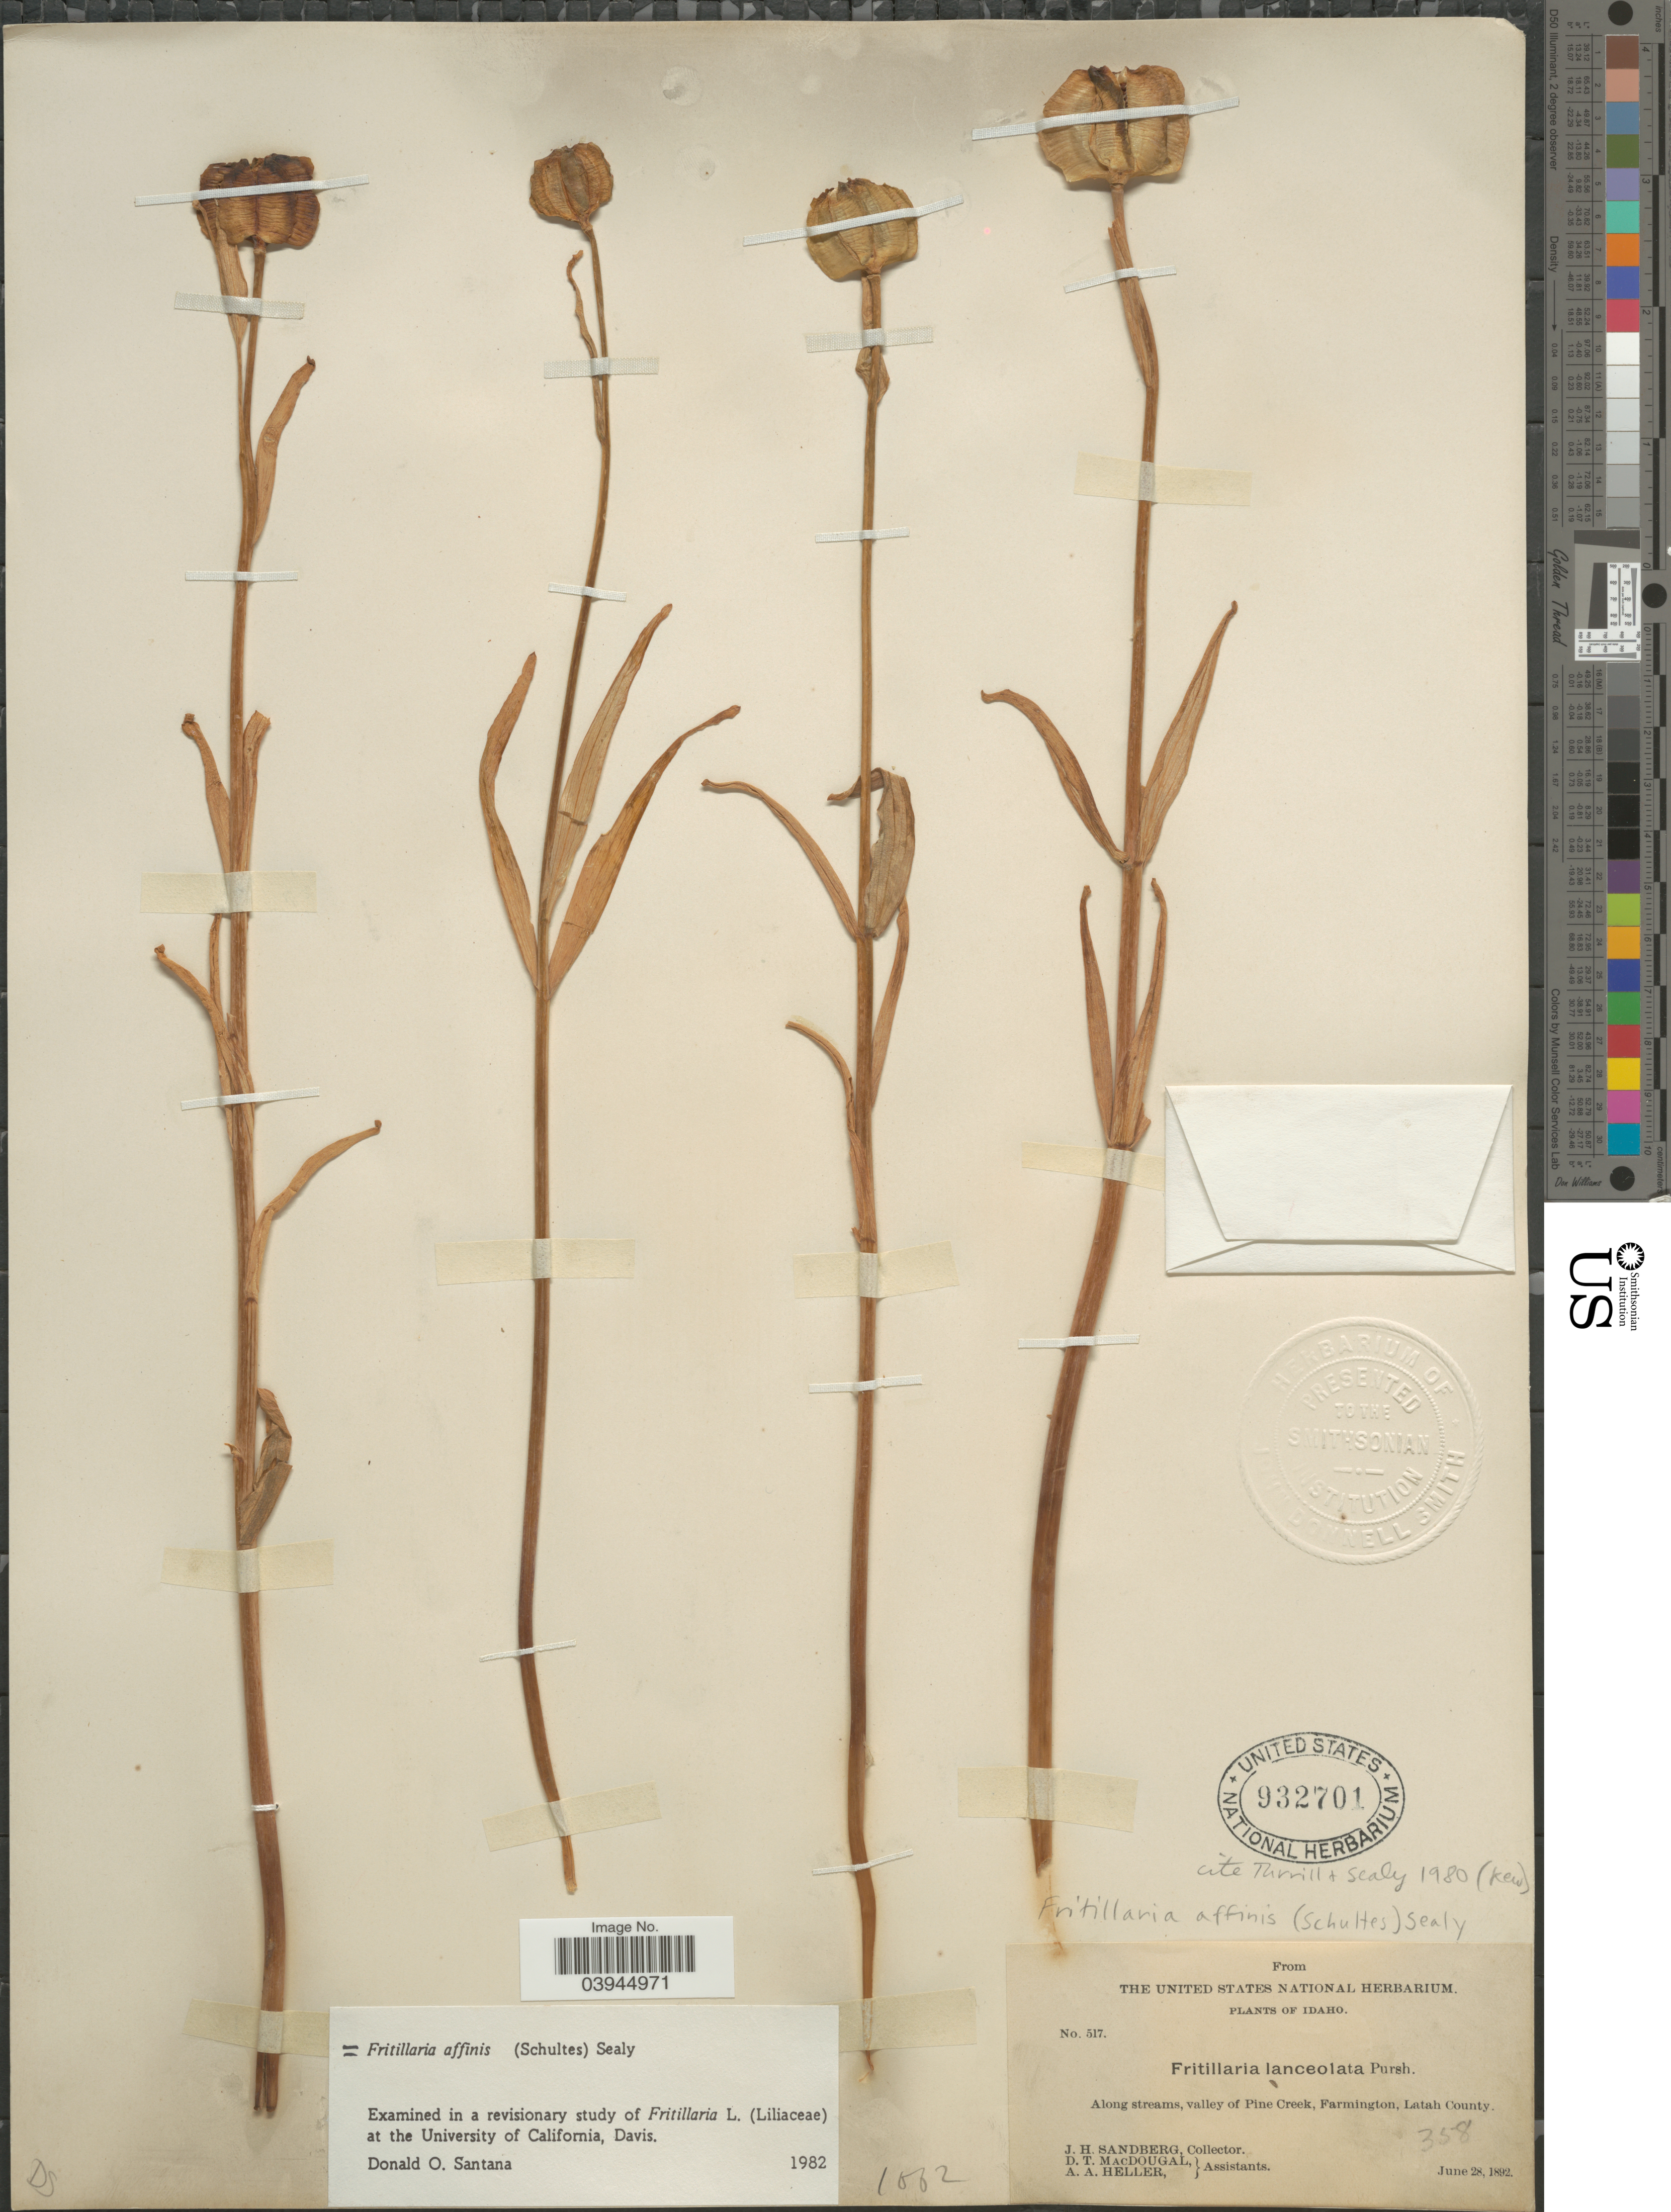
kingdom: Plantae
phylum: Tracheophyta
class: Liliopsida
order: Liliales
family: Liliaceae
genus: Fritillaria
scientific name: Fritillaria affinis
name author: (Schult. & Schult. f.) Sealy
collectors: J. H. Sandberg, D. T. MacDougal & A. A. Heller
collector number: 517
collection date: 1892-06-28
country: United States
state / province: Idaho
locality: Along streams, valley of Pine Creek, Farmington, Latah Co.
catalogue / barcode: US 932701